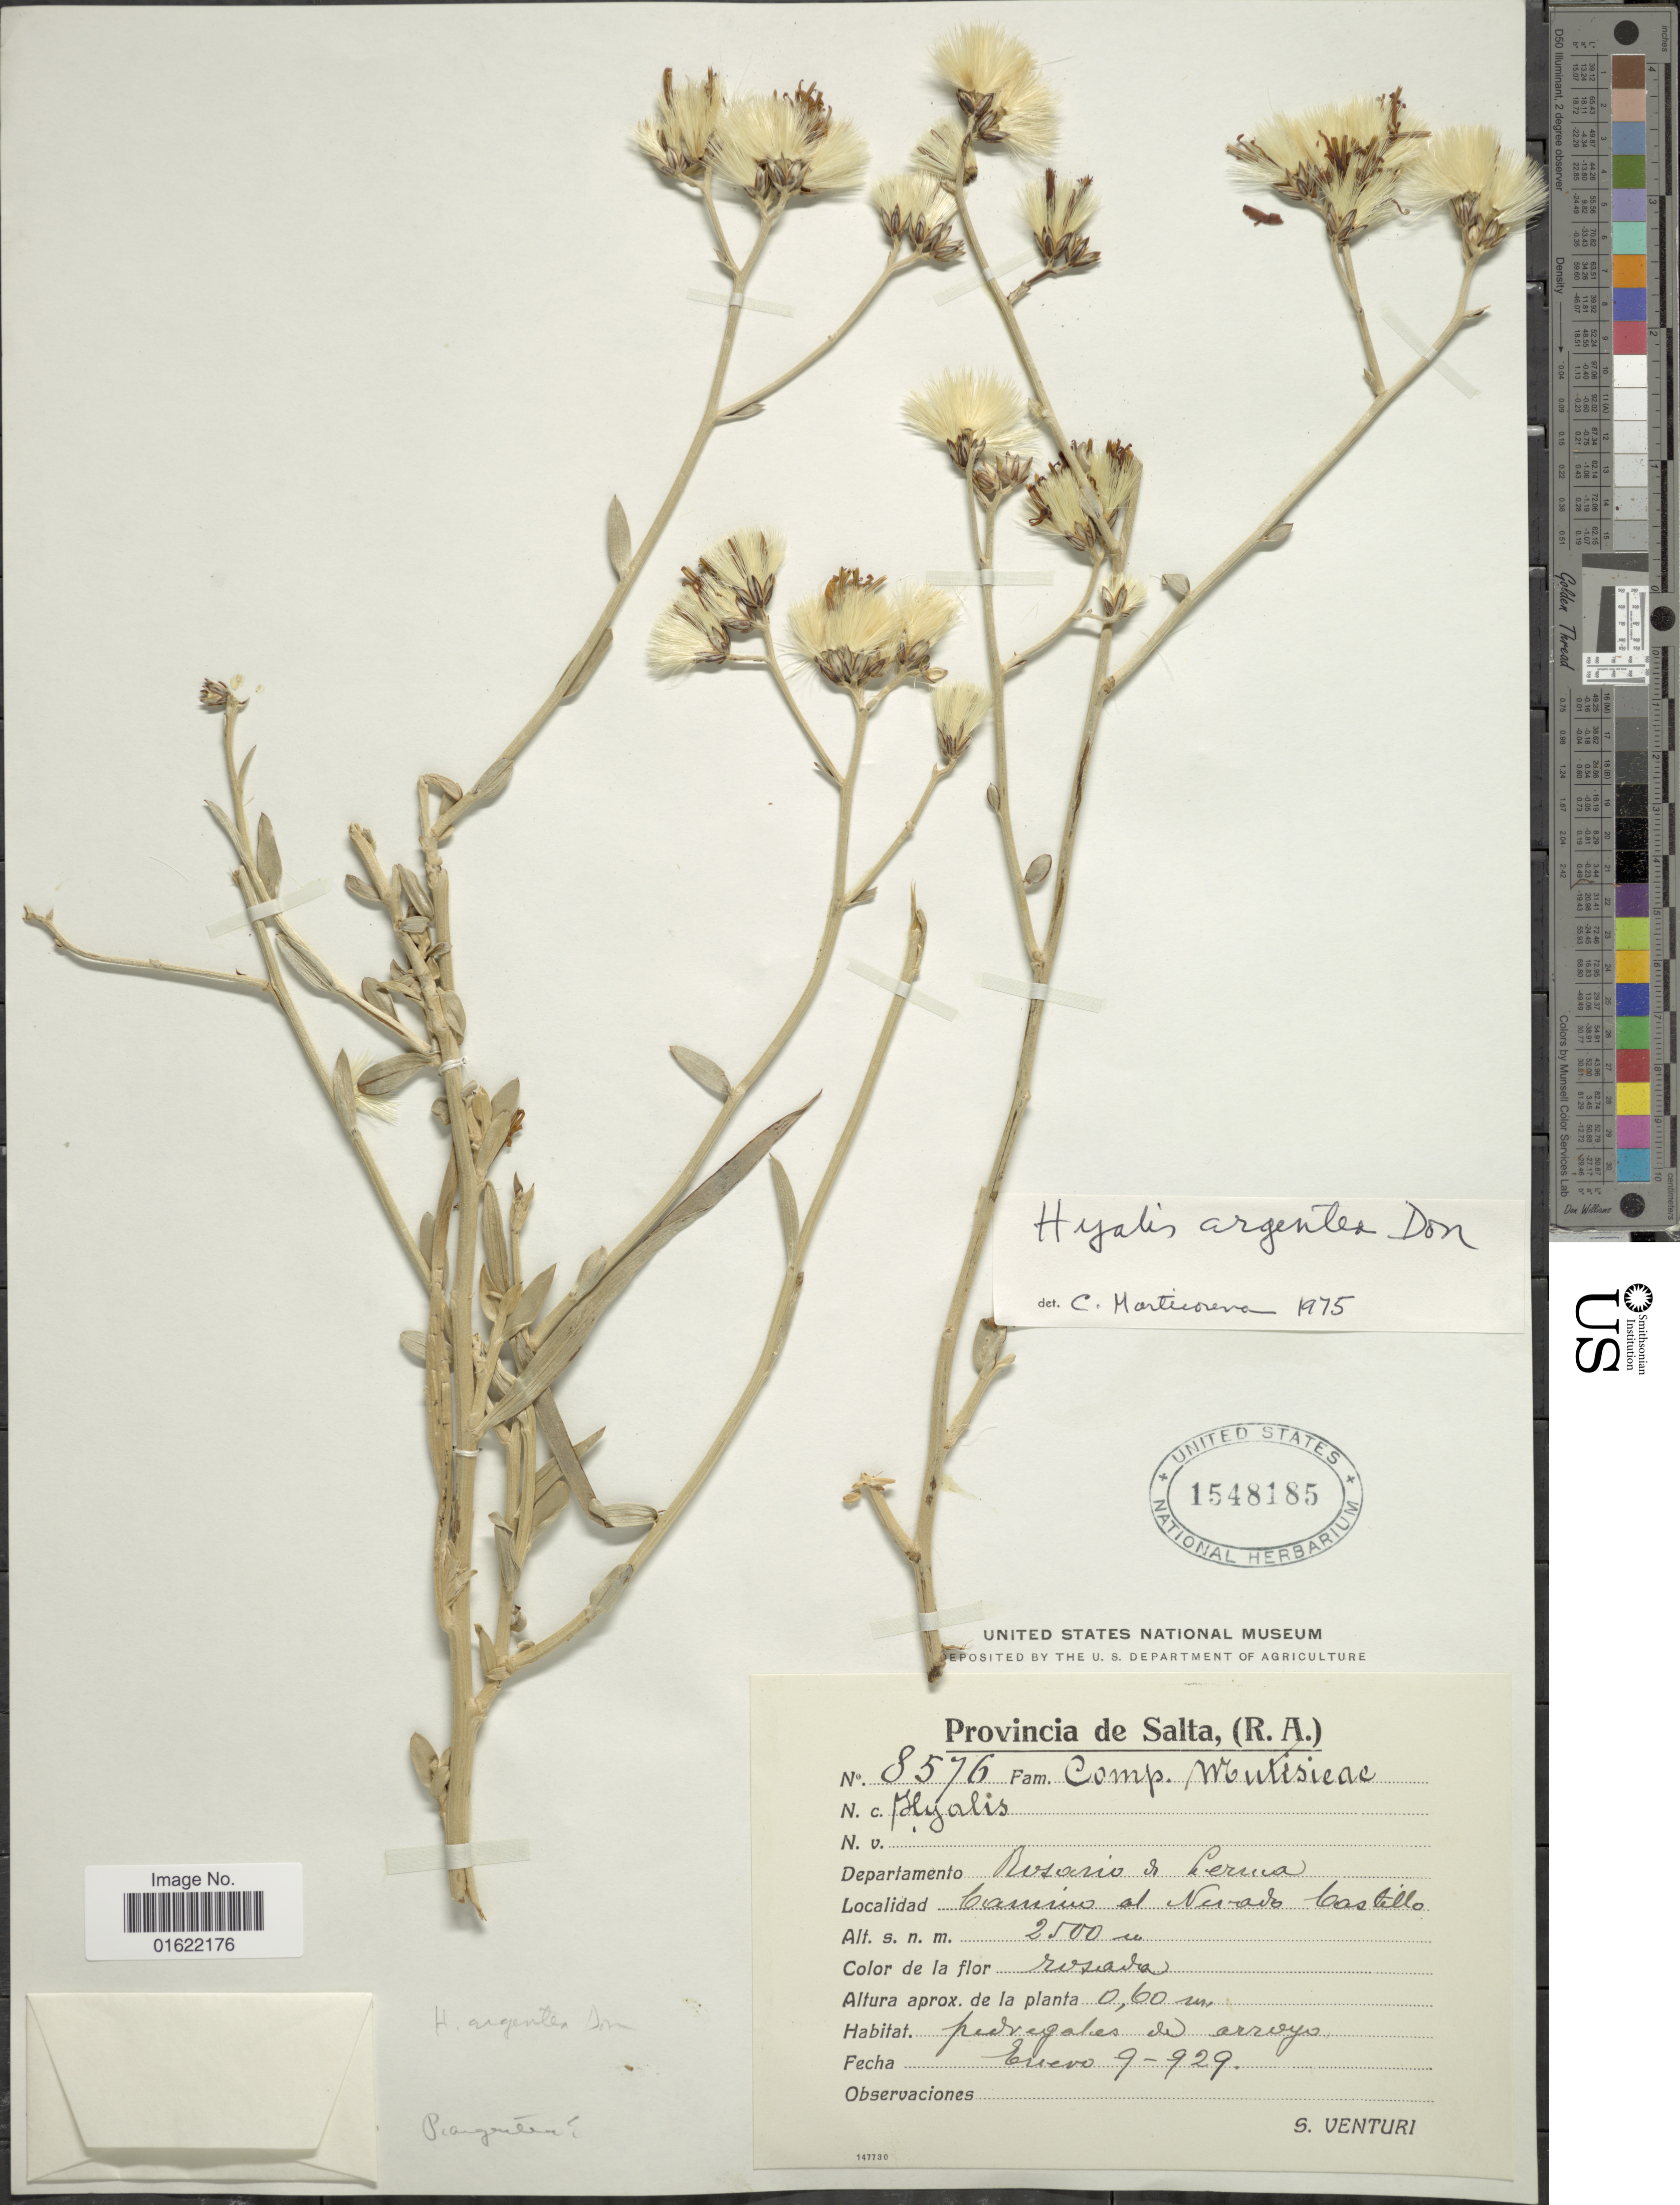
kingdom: Plantae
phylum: Tracheophyta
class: Magnoliopsida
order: Asterales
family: Asteraceae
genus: Hyalis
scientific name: Hyalis argentea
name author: D. Don ex Hook. & Arn.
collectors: S. Venturi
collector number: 8576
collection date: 1929-01-09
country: Argentina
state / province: Salta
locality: Provincia de Salta, R. A., Departamento Rosario & Lerma, Camin al Nervado Castillo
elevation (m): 2500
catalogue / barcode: US 1548185